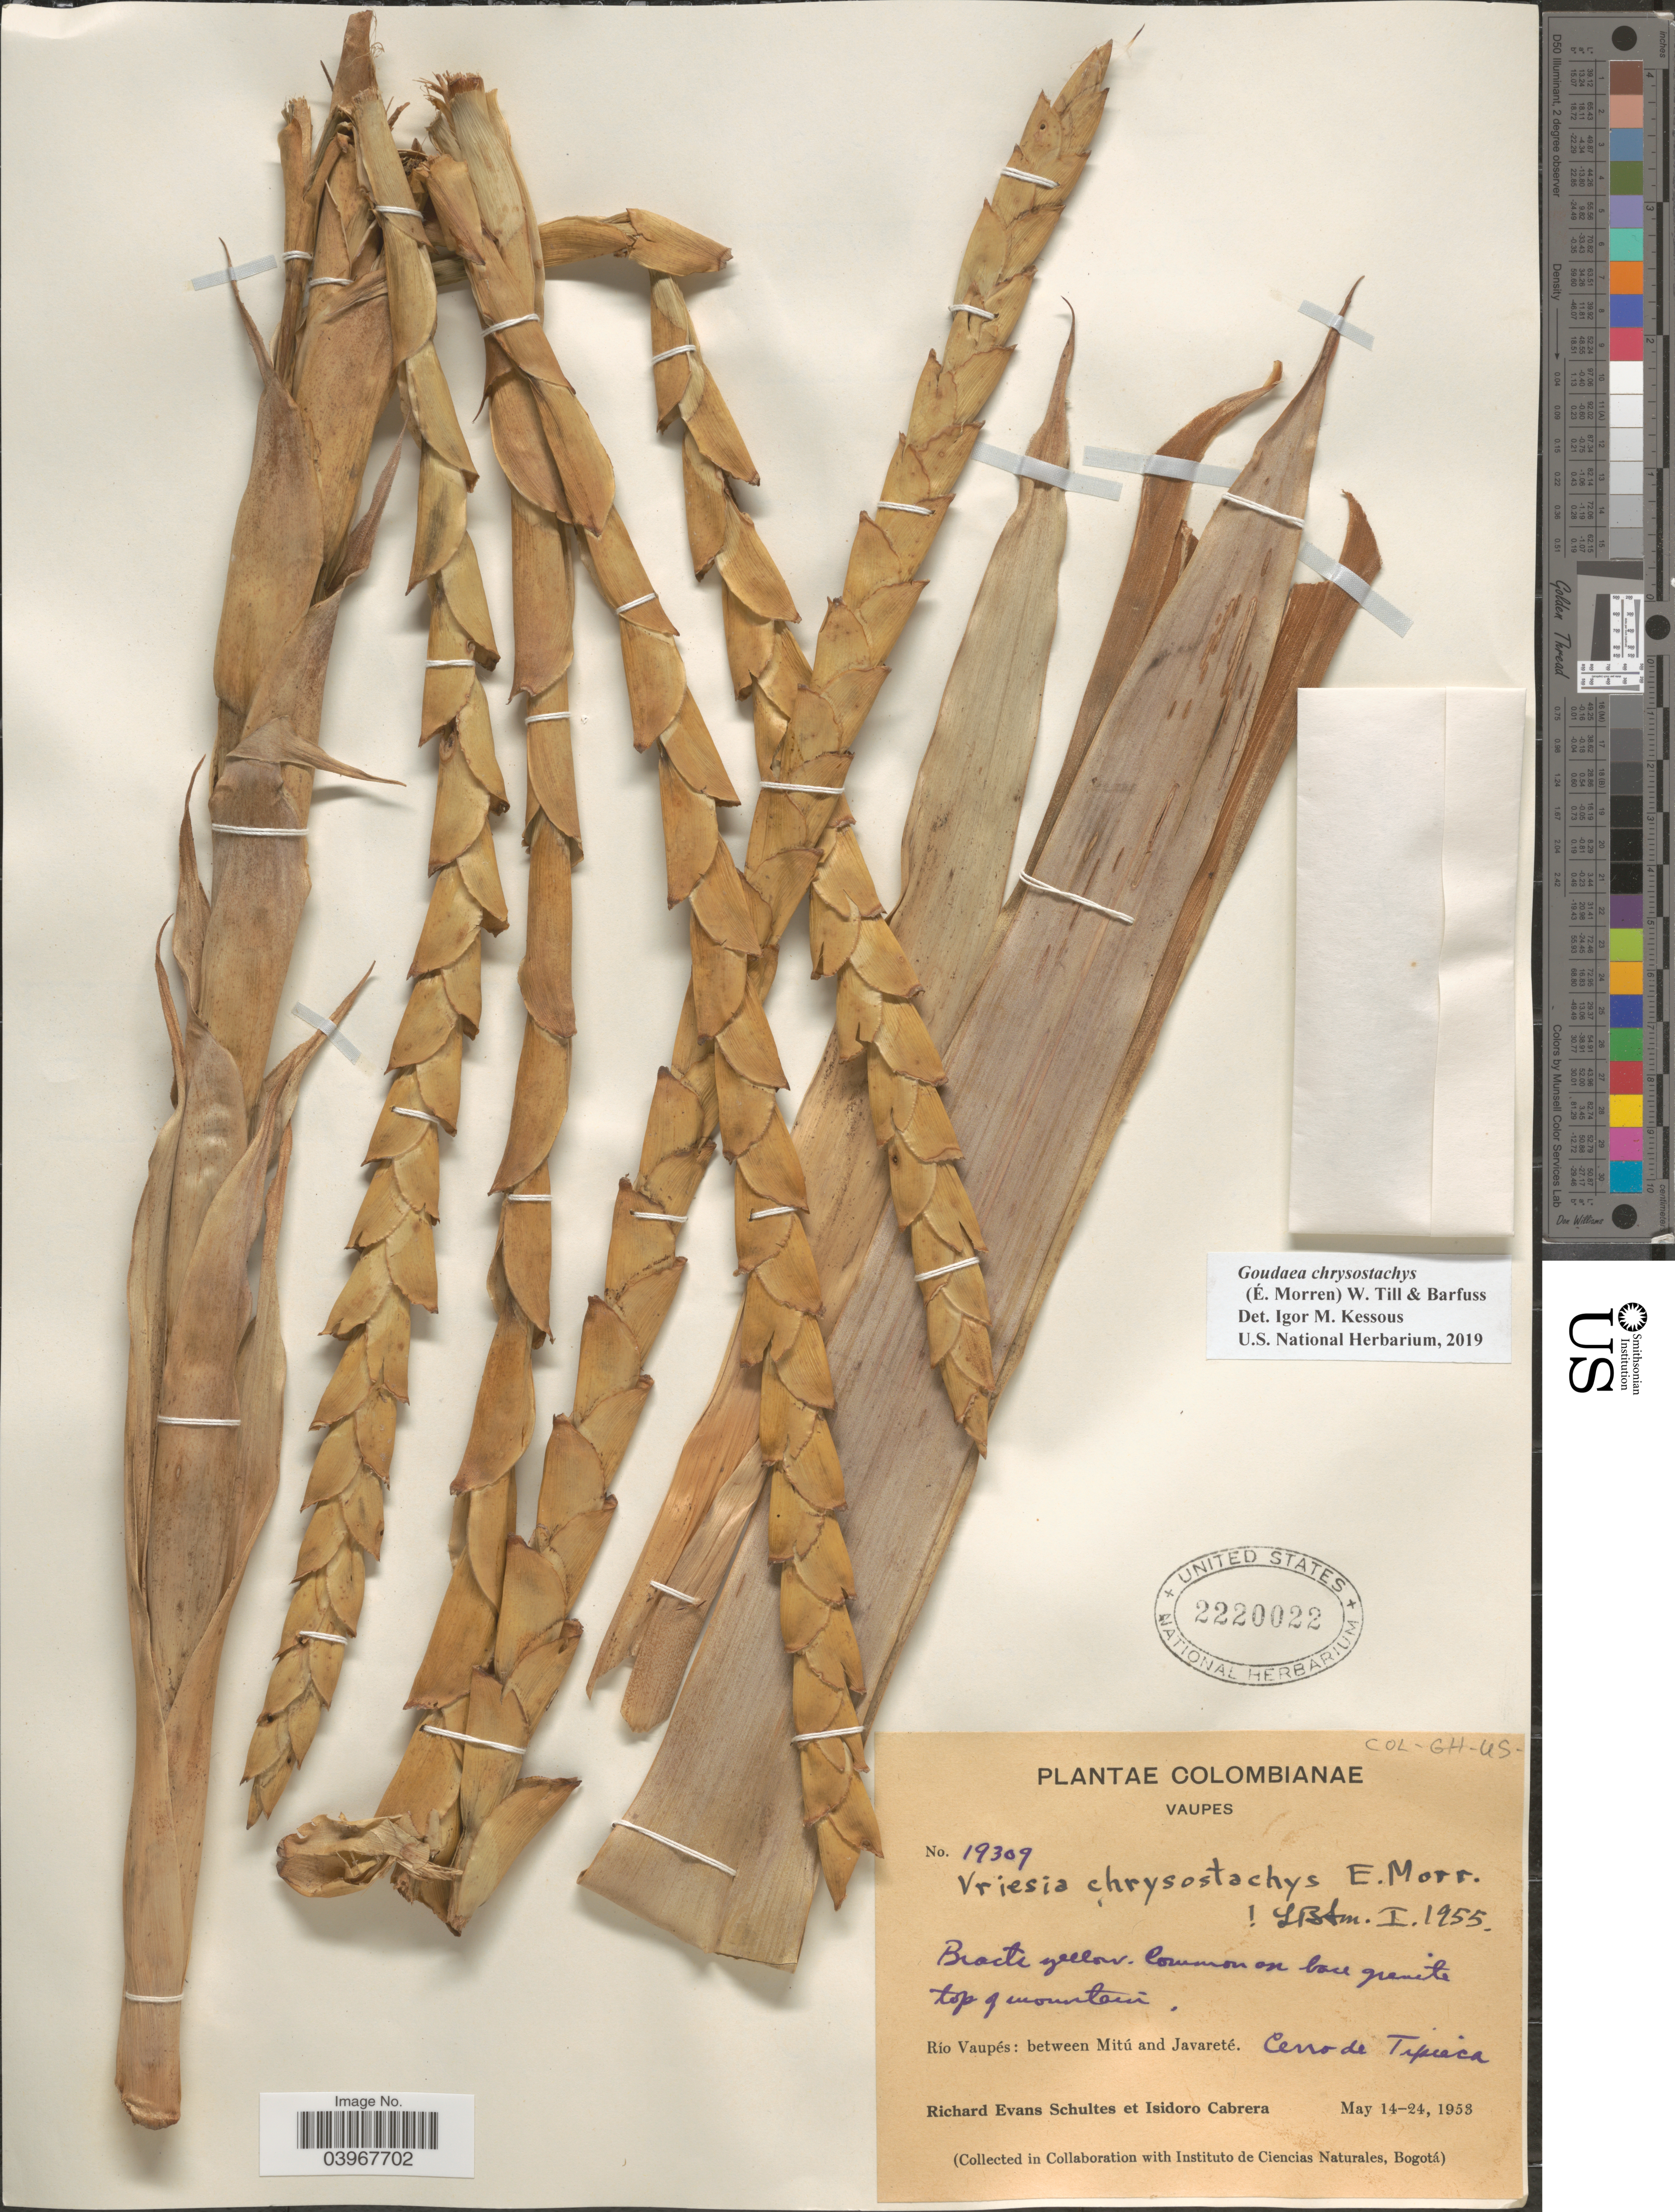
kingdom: Plantae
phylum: Tracheophyta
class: Liliopsida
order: Poales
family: Bromeliaceae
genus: Goudaea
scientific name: Goudaea chrysostachys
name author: (É. Morren) W. Till & Barfuss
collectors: R. E. Schultes & I. Cabrera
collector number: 19309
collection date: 1953-05-14/1953-05-24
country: Colombia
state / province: Vaupés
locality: Río Vaupés: between Mitú and Javareté. Cerro de Tipieca.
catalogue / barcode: US 2220022